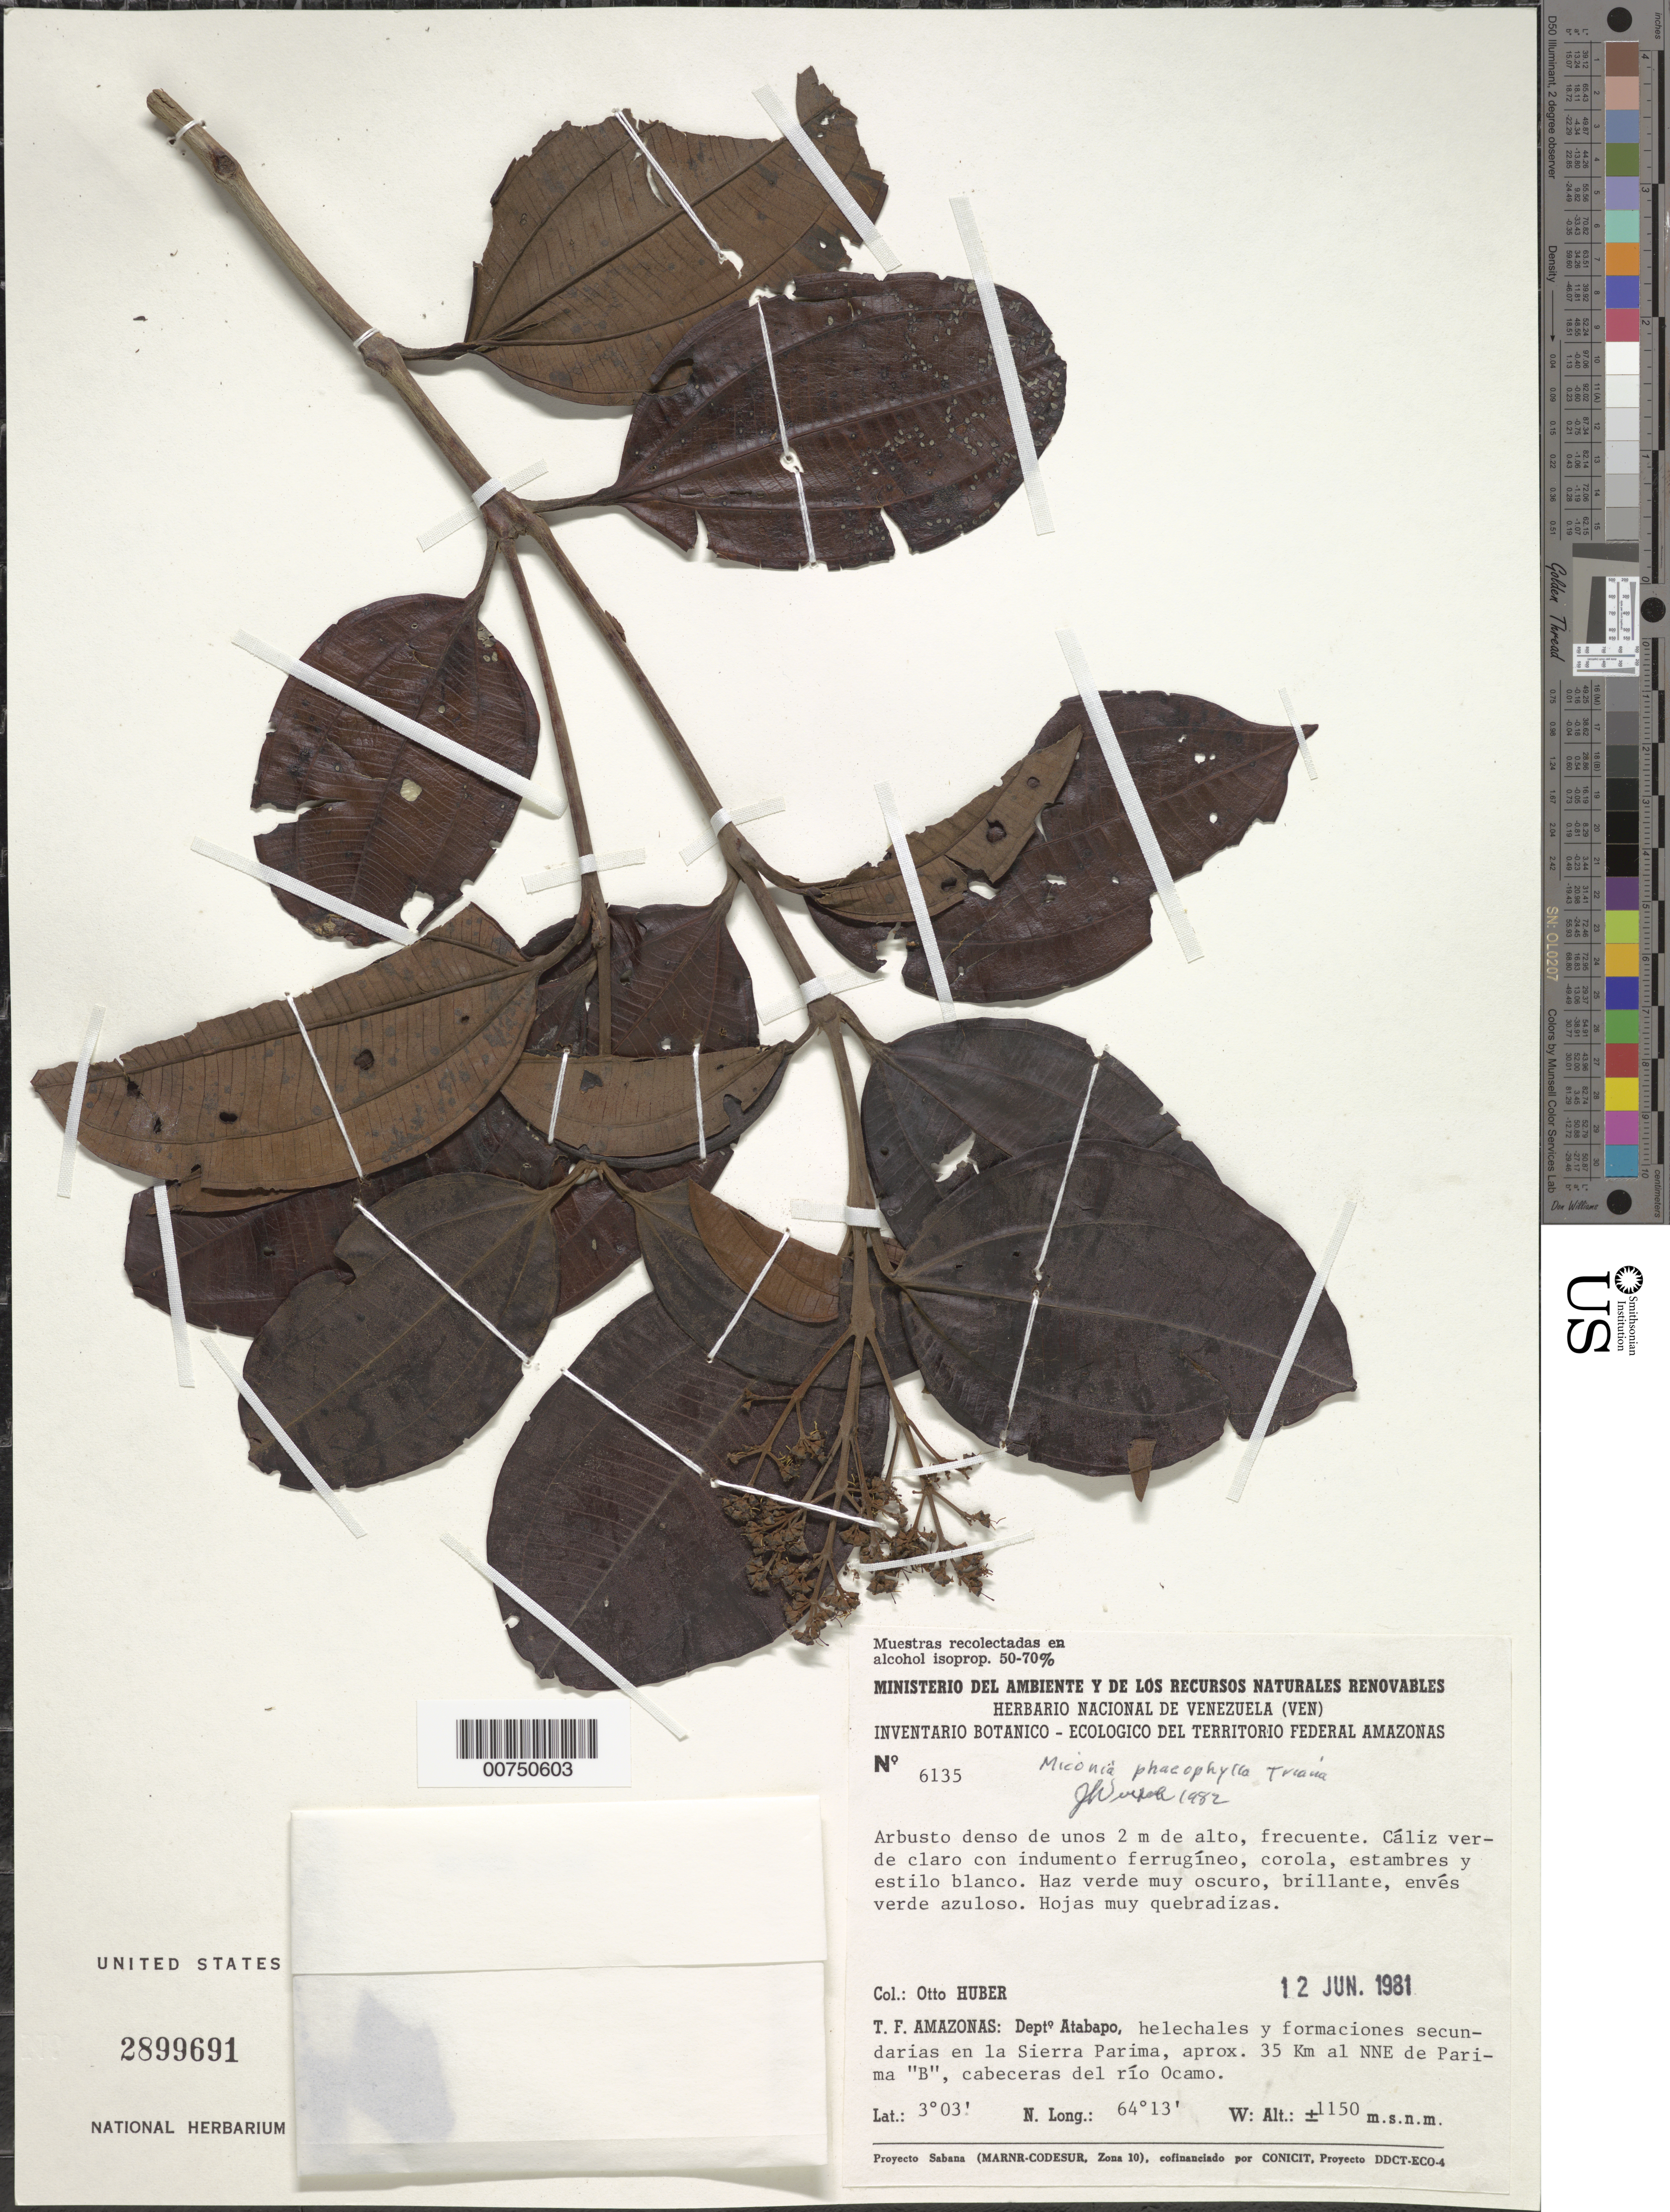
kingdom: Plantae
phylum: Tracheophyta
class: Magnoliopsida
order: Myrtales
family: Melastomataceae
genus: Miconia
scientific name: Miconia phaeophylla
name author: Triana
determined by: Wurdack, John J., (US), US (UNITED STATES)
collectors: O. Huber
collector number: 6135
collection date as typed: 12-Jun-81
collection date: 1981-06-12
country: Venezuela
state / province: Amazonas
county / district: Atabapo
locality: Sierra Parima, 35 km NNE of Parima "B", cabceras del río Ocamo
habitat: Helechales y formaciones secundarias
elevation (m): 1150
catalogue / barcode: US 2899691